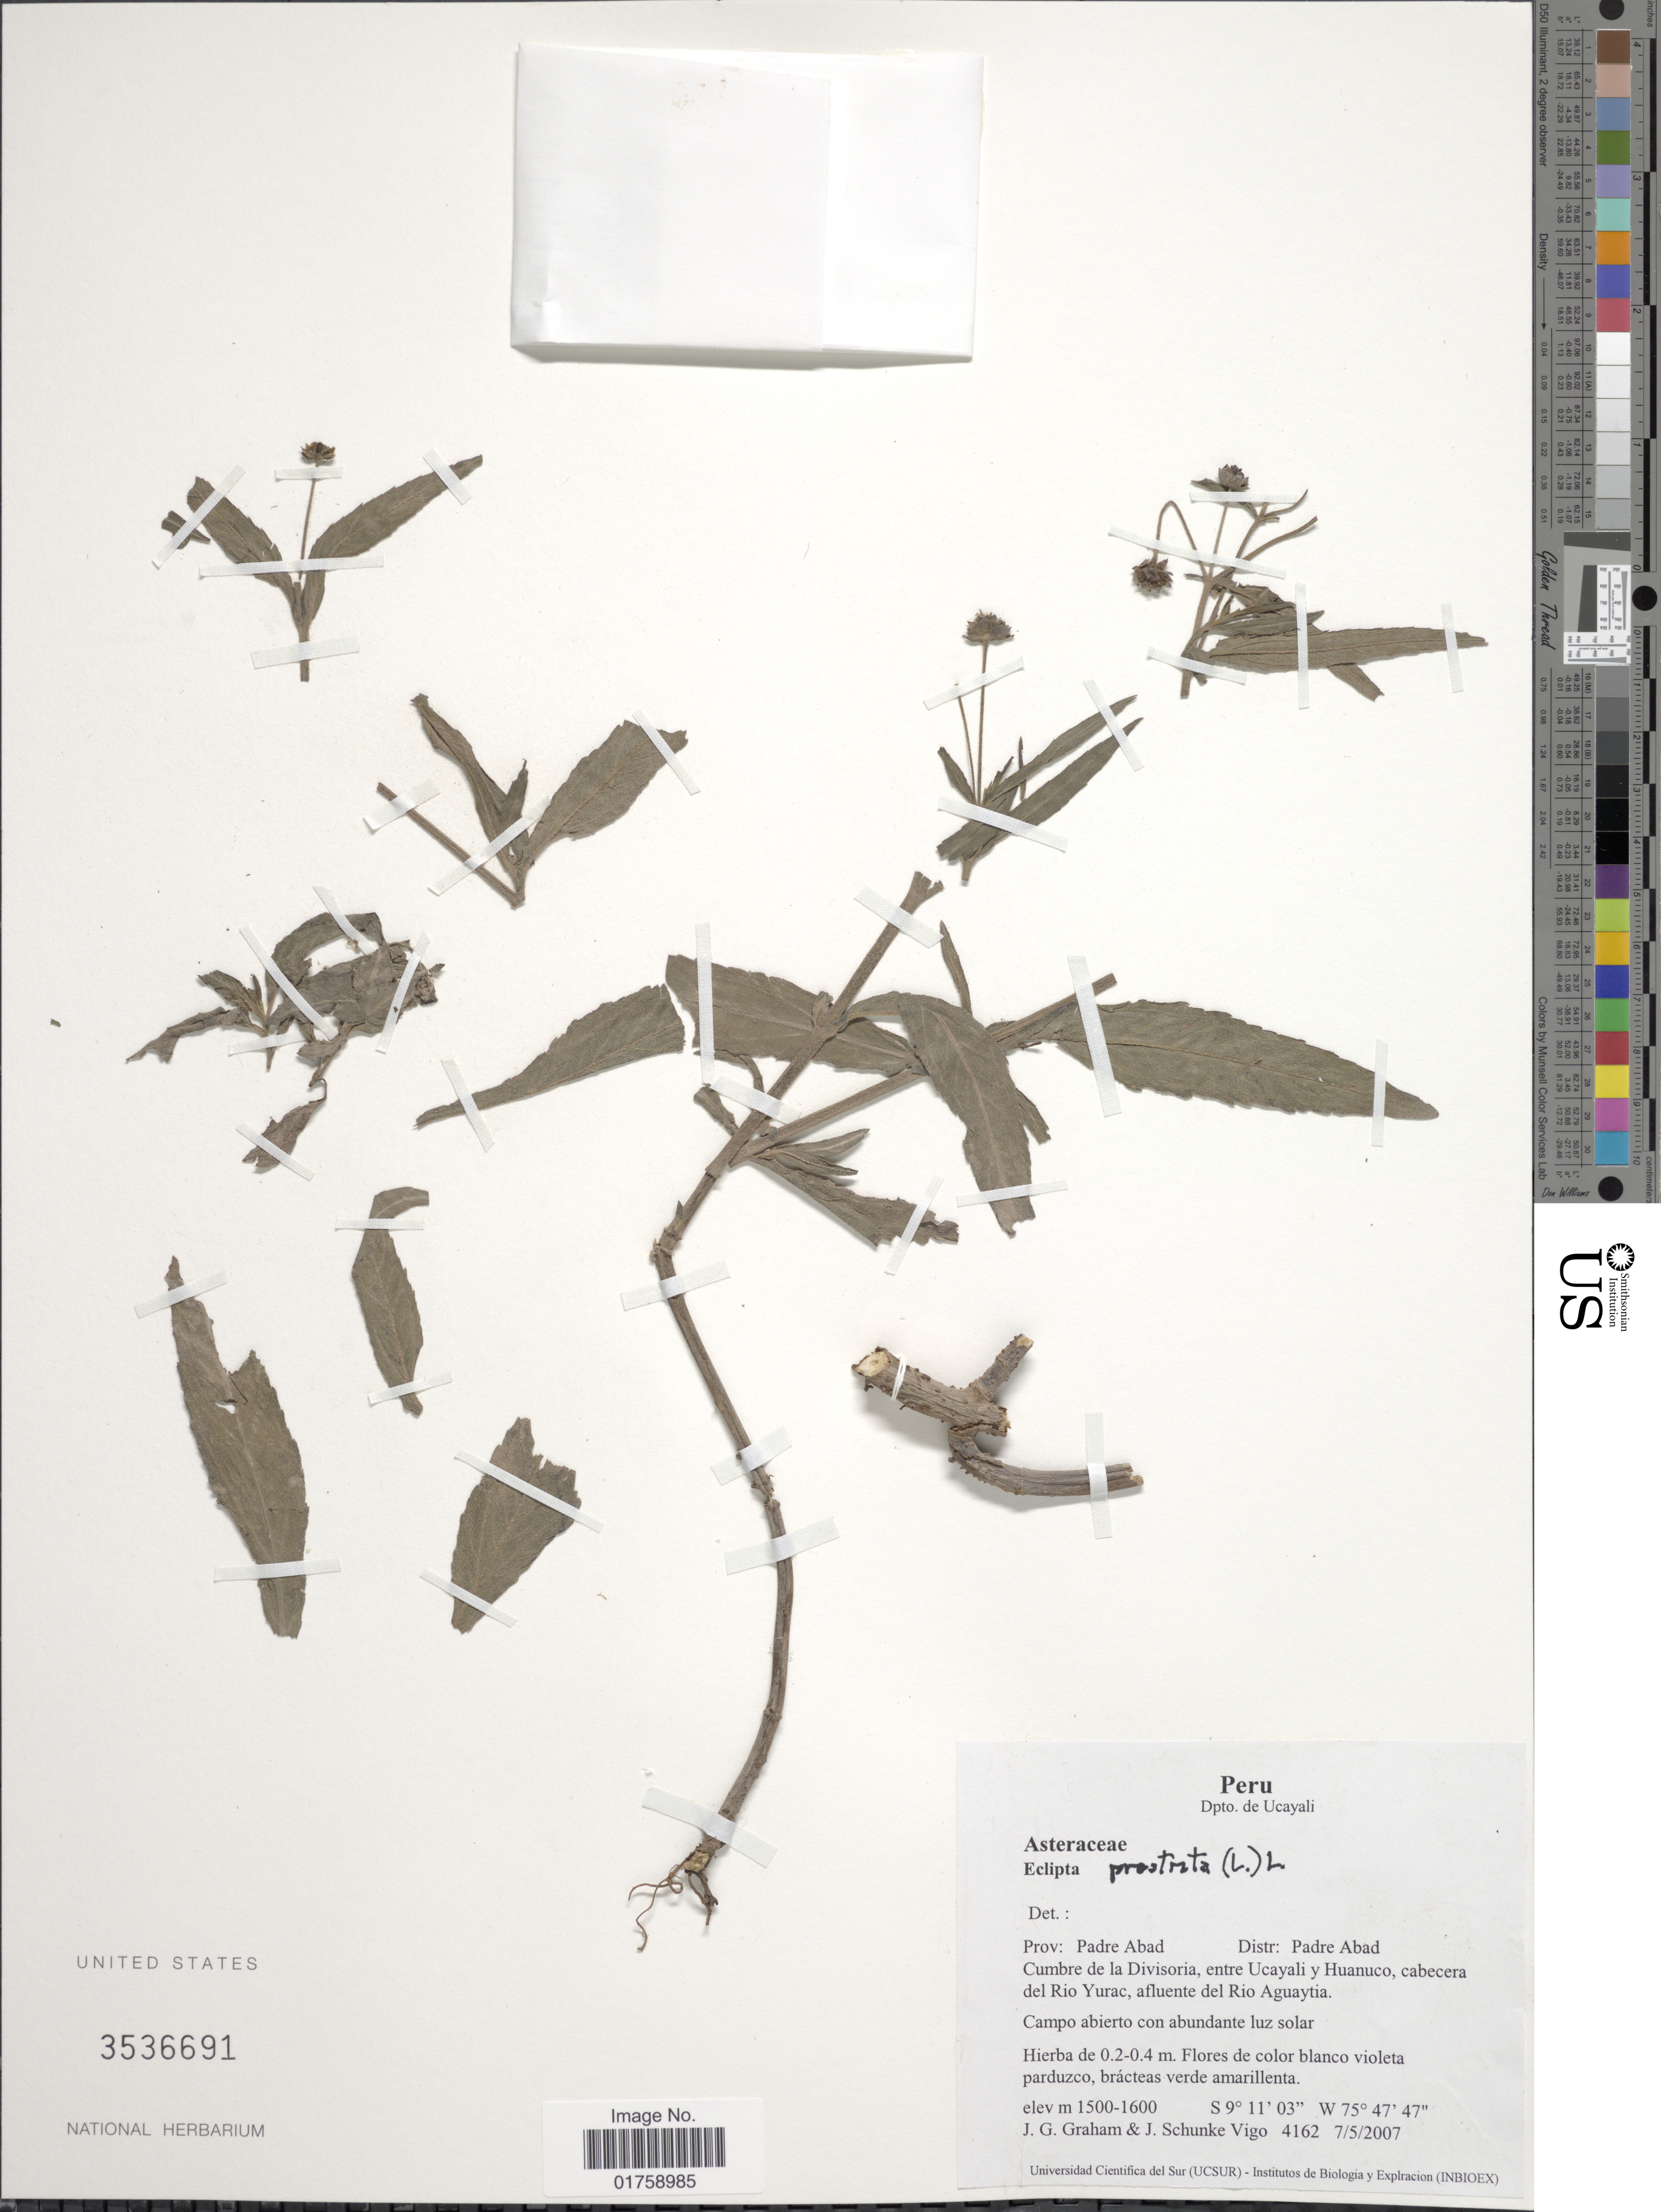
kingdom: Plantae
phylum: Tracheophyta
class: Magnoliopsida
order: Asterales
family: Asteraceae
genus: Eclipta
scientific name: Eclipta prostrata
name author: (L.) L.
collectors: J. Graham & J. Schunke Vigo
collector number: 4162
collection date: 2007-05-07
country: Peru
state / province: Ucayali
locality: Peru. Dpto. de Ucayali. Prov: Padre Abad. Distr: padre Abad. Cumbre de la Divisoria, entre Ucayali y Huanuco, cabecera del Rio Yurac, afluente del Rio Aguaytia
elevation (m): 1500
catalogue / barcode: US 3536691